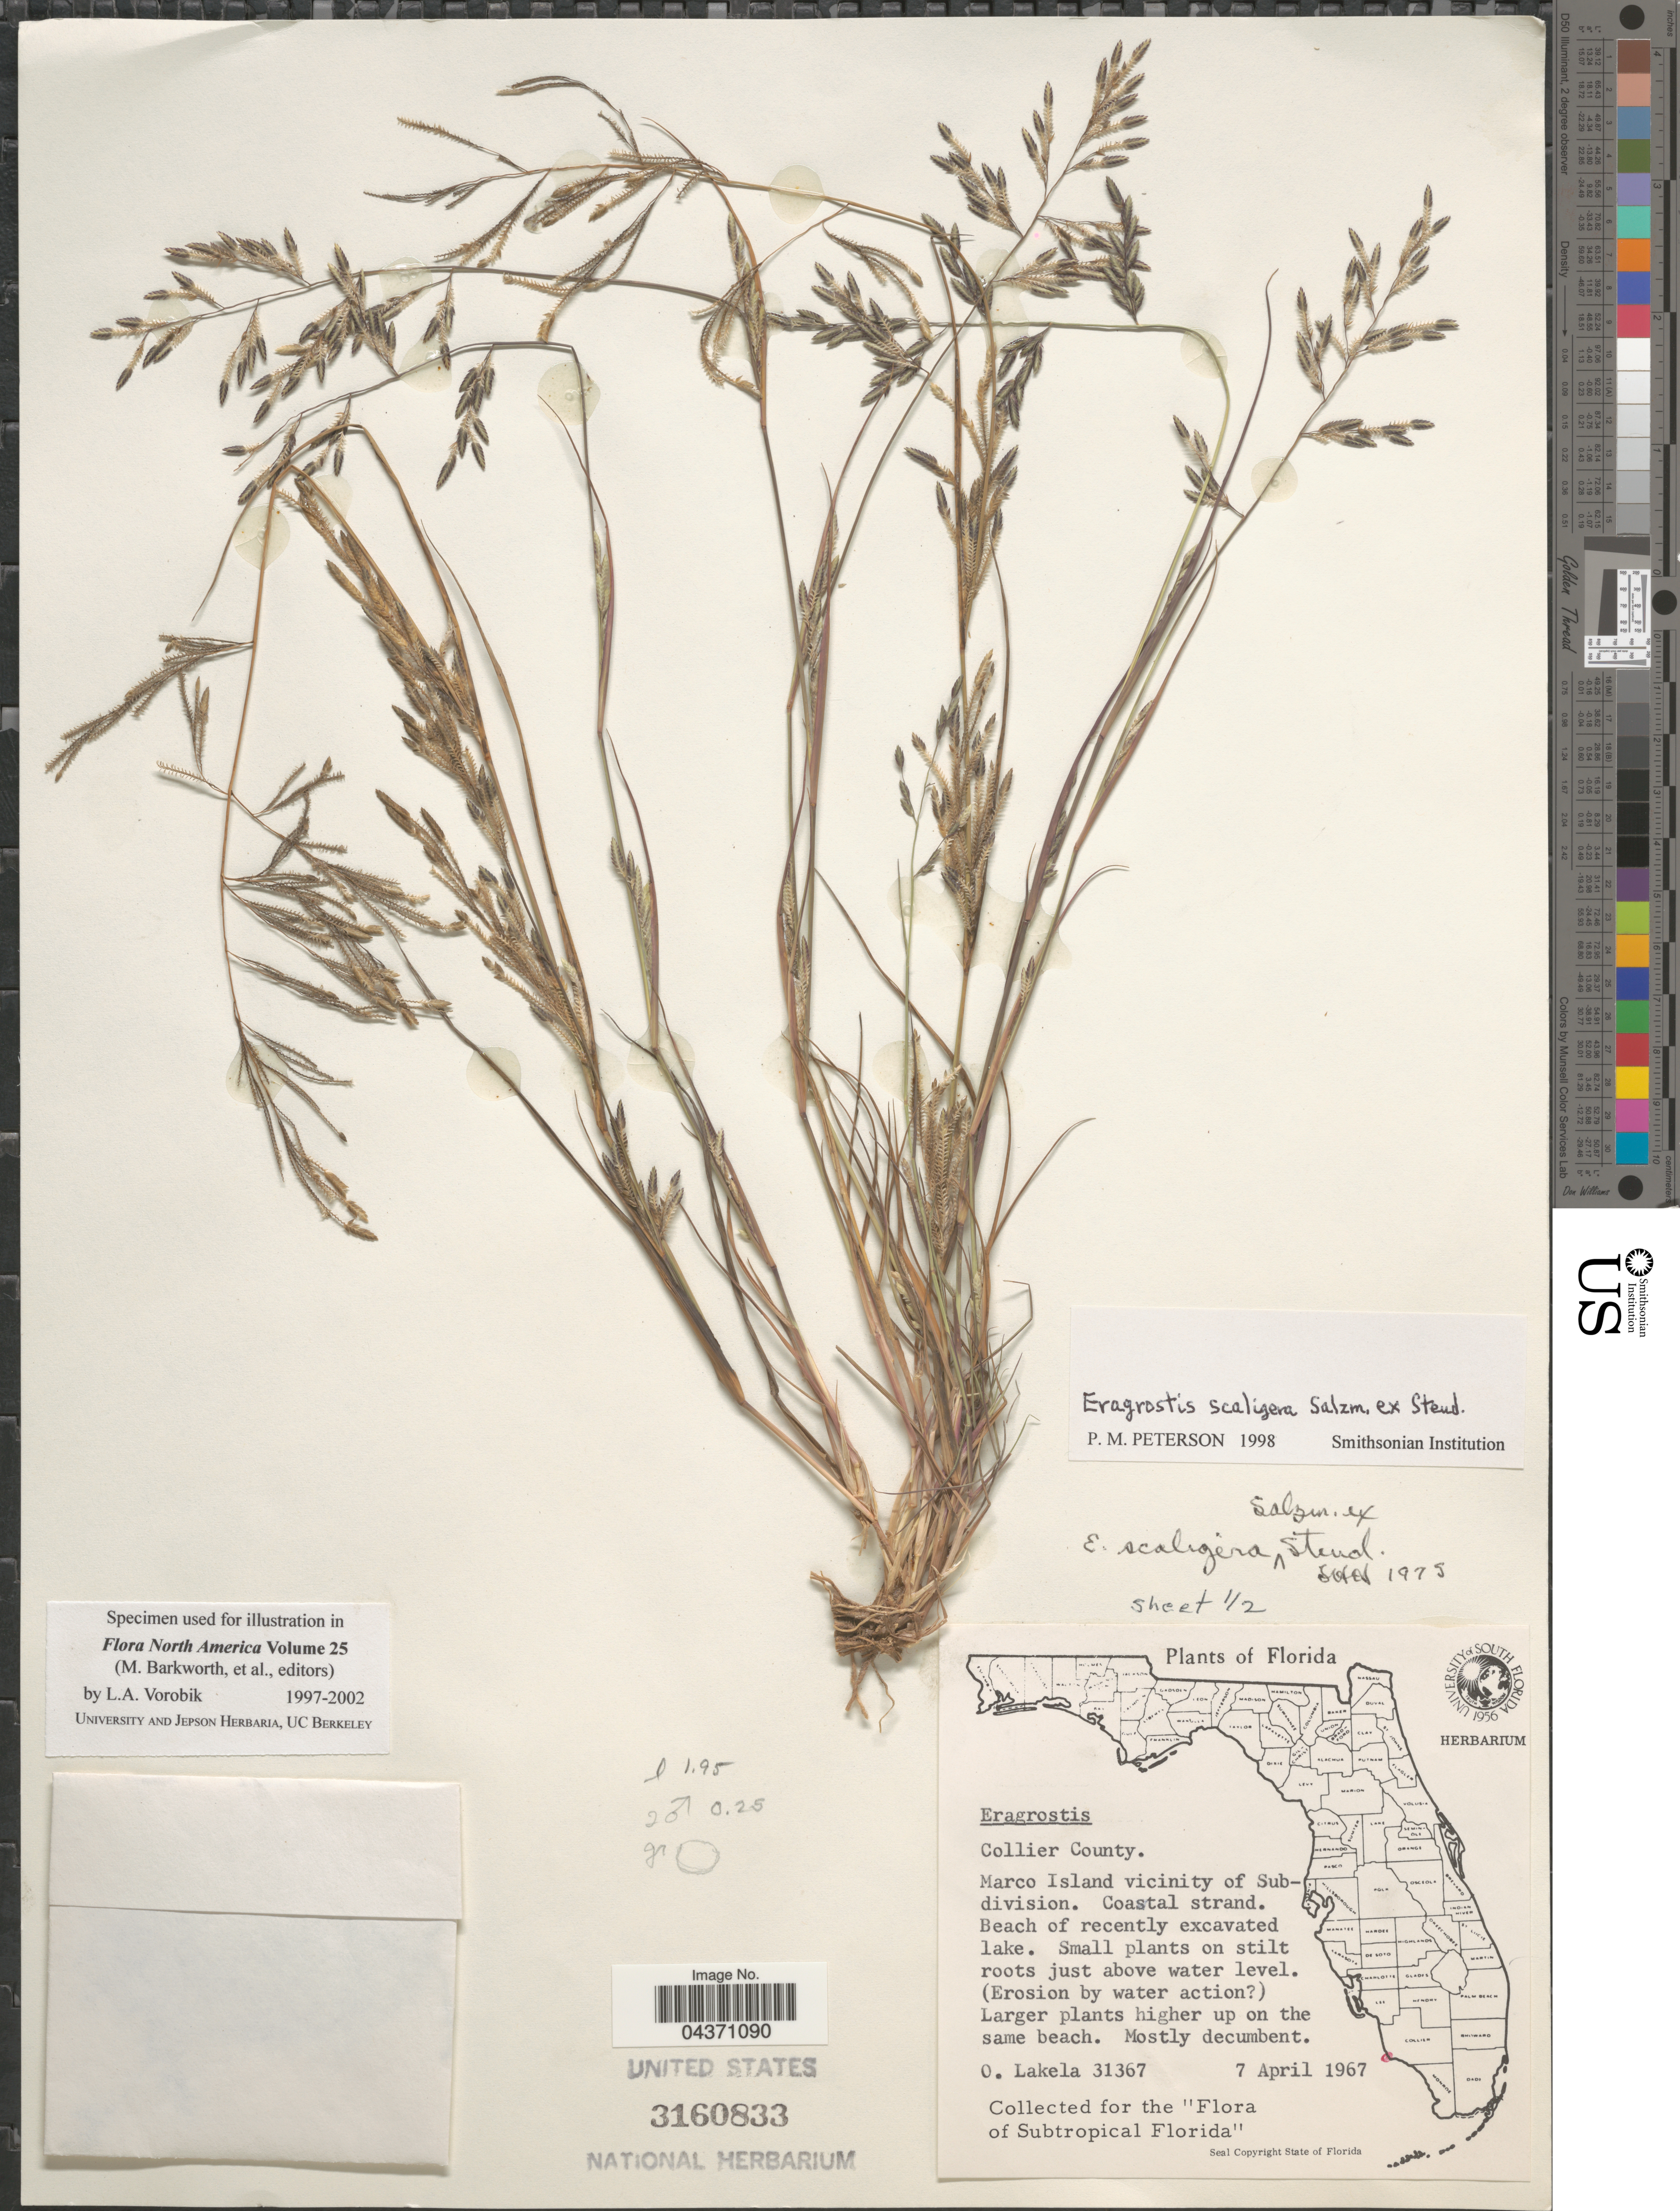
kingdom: Plantae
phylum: Tracheophyta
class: Liliopsida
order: Poales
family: Poaceae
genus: Eragrostis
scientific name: Eragrostis scaligera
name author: Salzm. ex Steud.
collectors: O. Lakela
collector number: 31367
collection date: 1967-04-07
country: United States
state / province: Florida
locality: Collier County. Marco Island vicinity of Subdivision. Coastal strand. Subtropical Florida.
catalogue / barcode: US 3160833